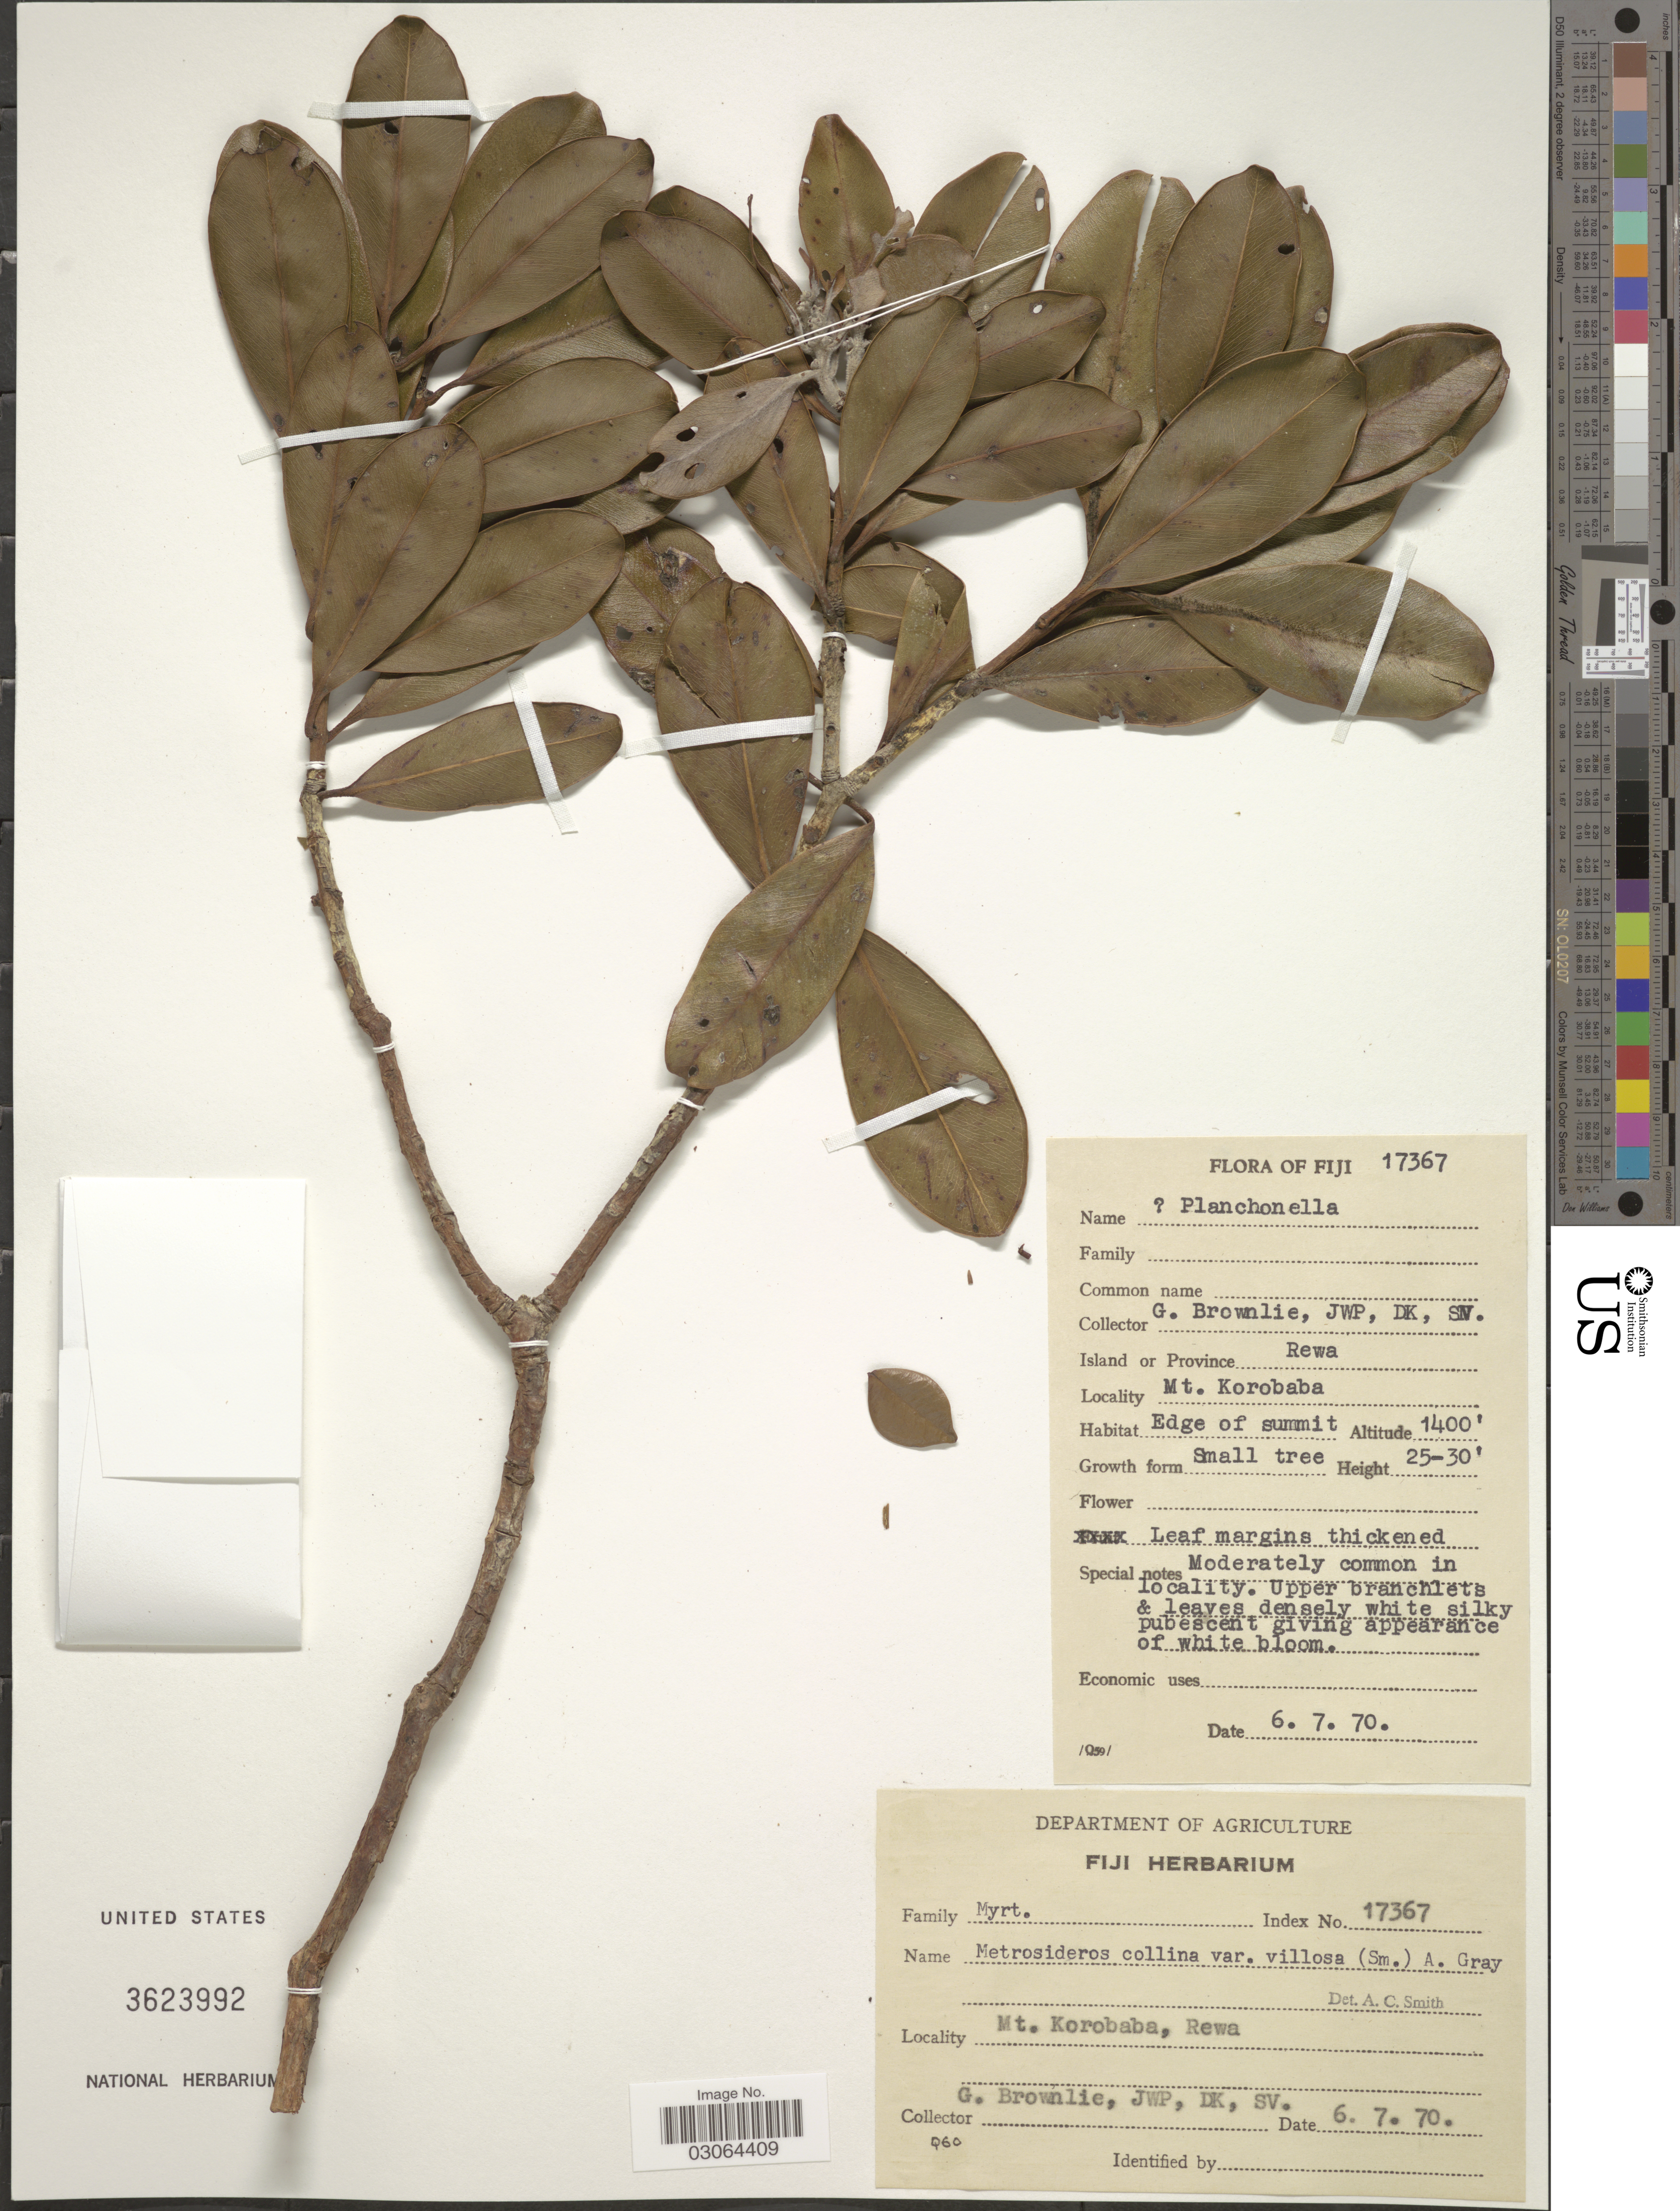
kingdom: Plantae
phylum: Tracheophyta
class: Magnoliopsida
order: Myrtales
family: Myrtaceae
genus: Metrosideros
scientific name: Metrosideros collina var. villosa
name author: (L. f.) A. Gray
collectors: G. Brownlie, J. W. P., D. K. & S. V.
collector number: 17367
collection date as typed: Transcribed d/m/y: 6/7/70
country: Fiji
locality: Island or Province Rewa, Mt. Korobaba, Edge of summit.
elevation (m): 427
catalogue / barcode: US 3623992